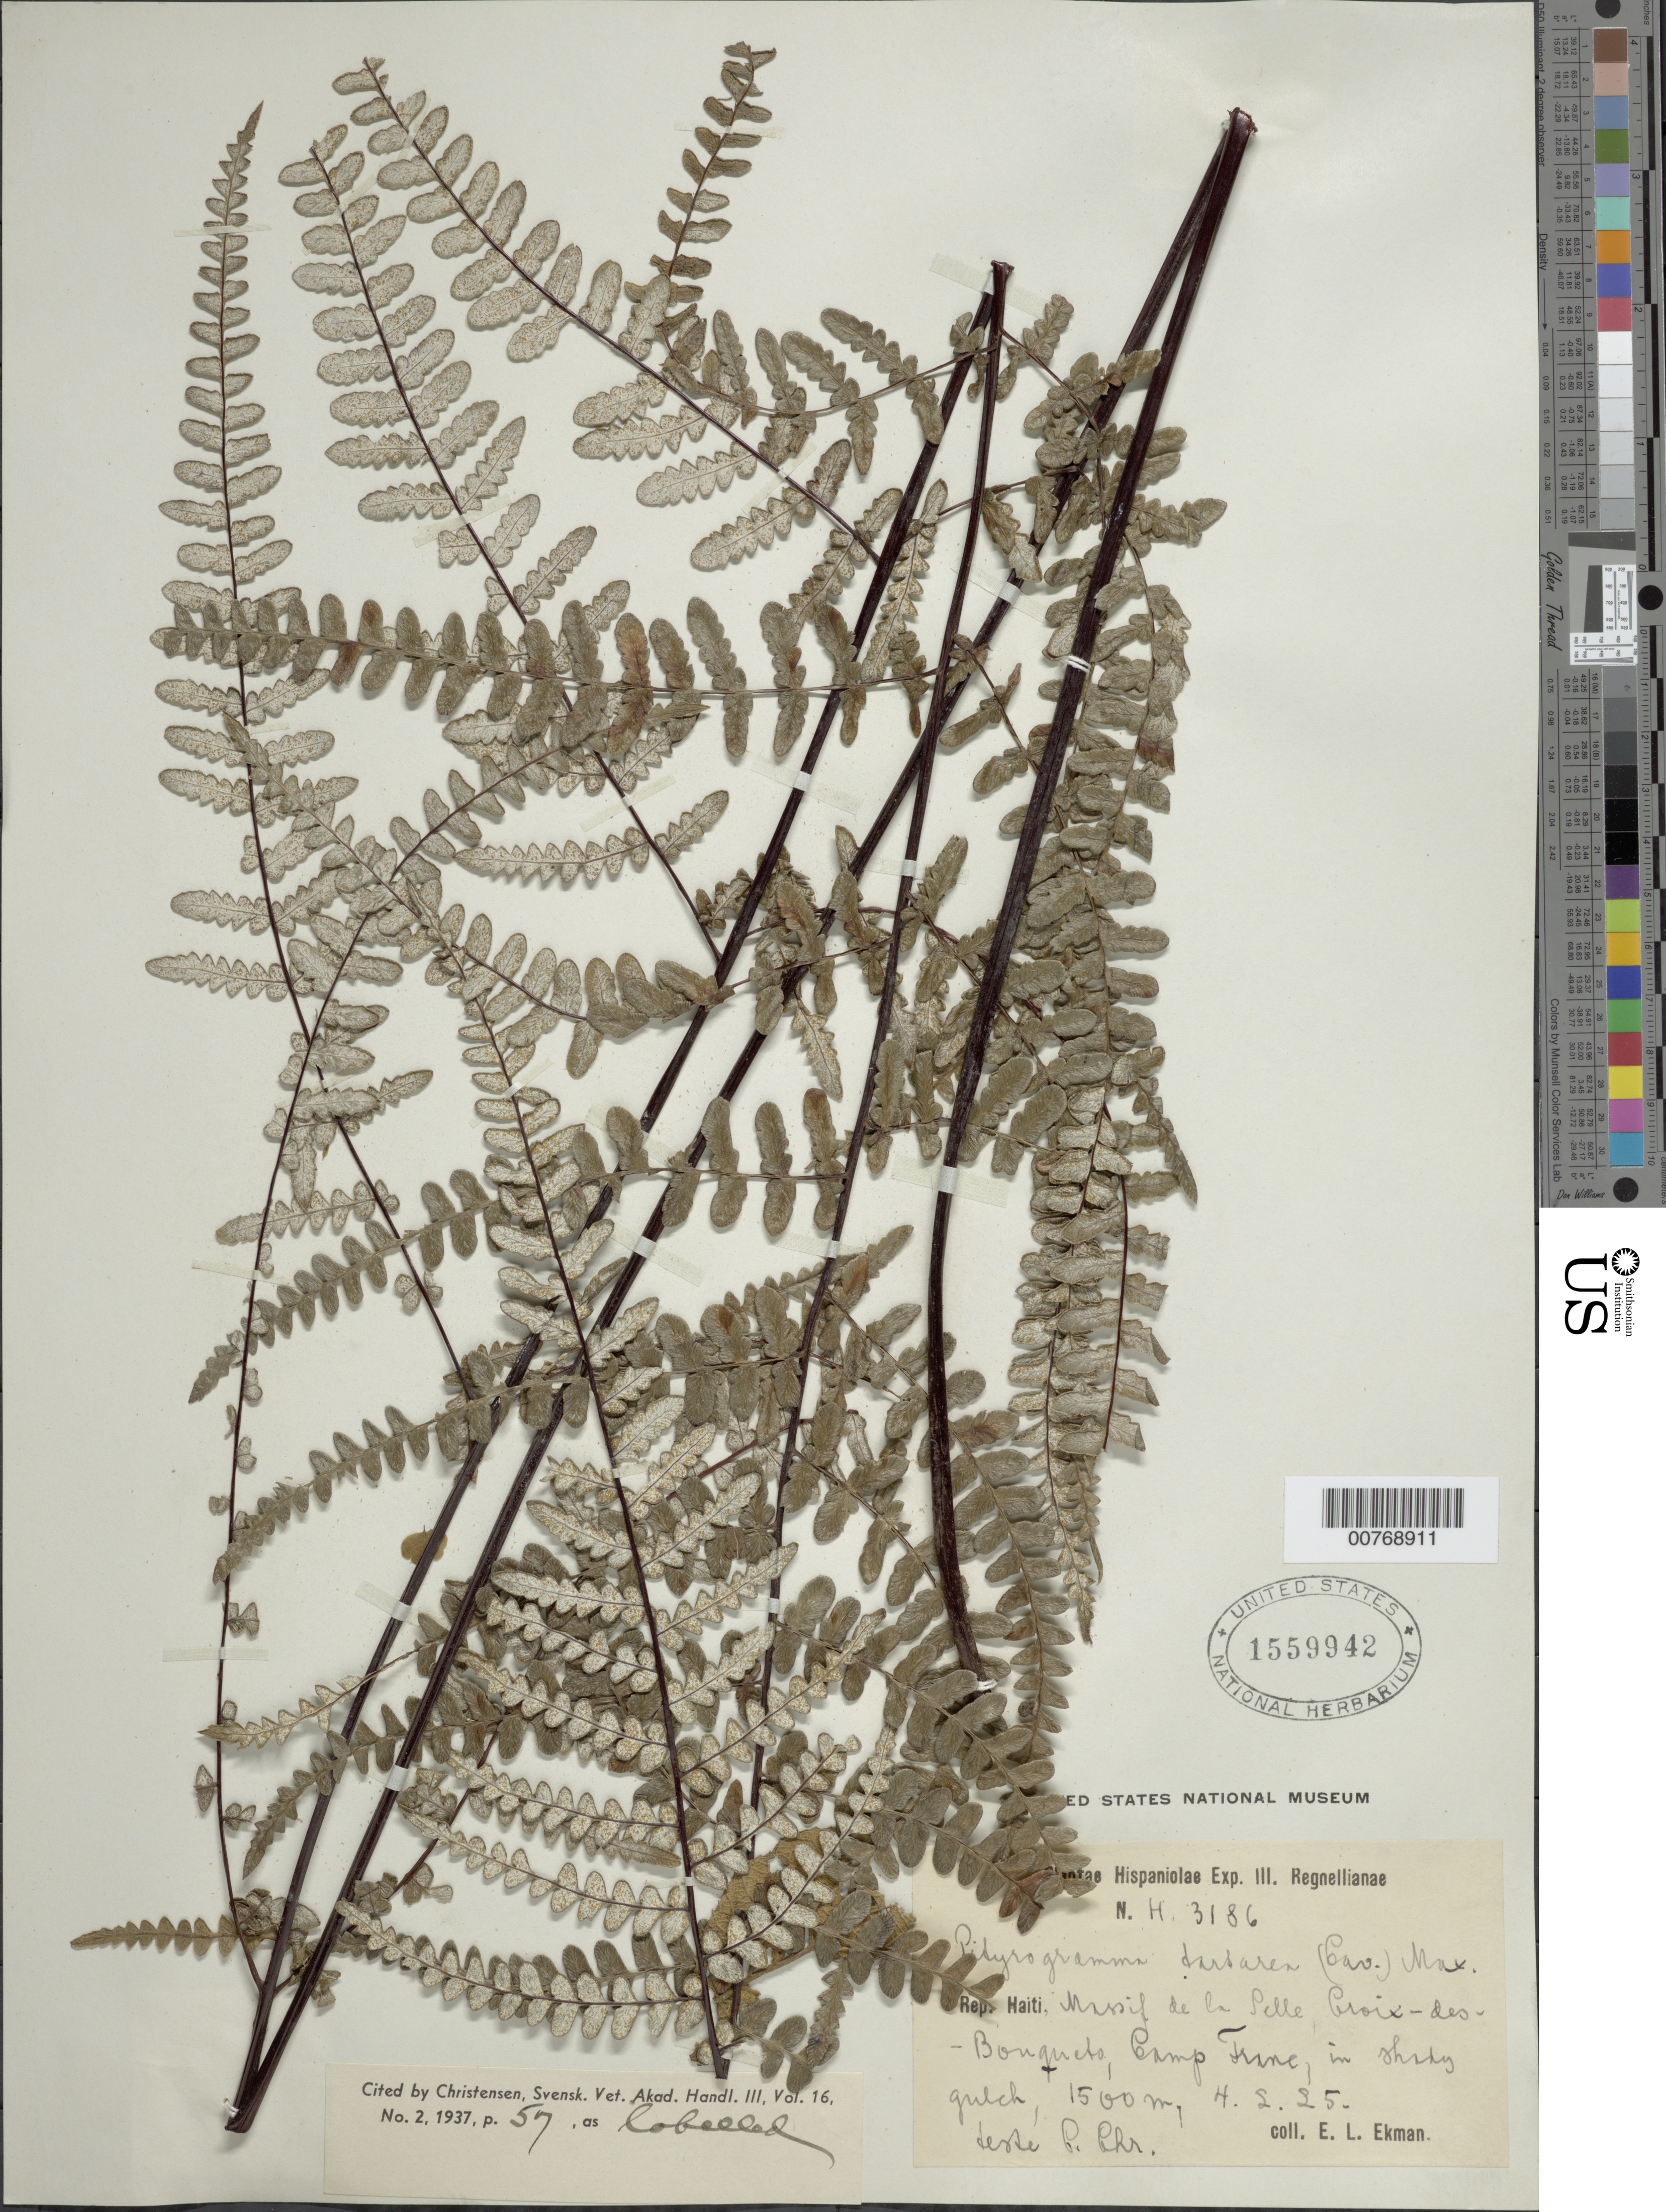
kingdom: Plantae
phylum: Tracheophyta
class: Polypodiopsida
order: Polypodiales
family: Pteridaceae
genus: Pityrogramma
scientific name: Pityrogramma ebenea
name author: (L.) Proctor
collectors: E. L. Ekman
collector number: H 3186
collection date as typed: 04 Feb 1925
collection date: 1925-02-04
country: Haiti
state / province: Ouest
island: Hispaniola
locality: Massif de la Selle, Croix-des-Bouquets, Camp Ferne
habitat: Shady gulch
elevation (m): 1500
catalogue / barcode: US 1559942